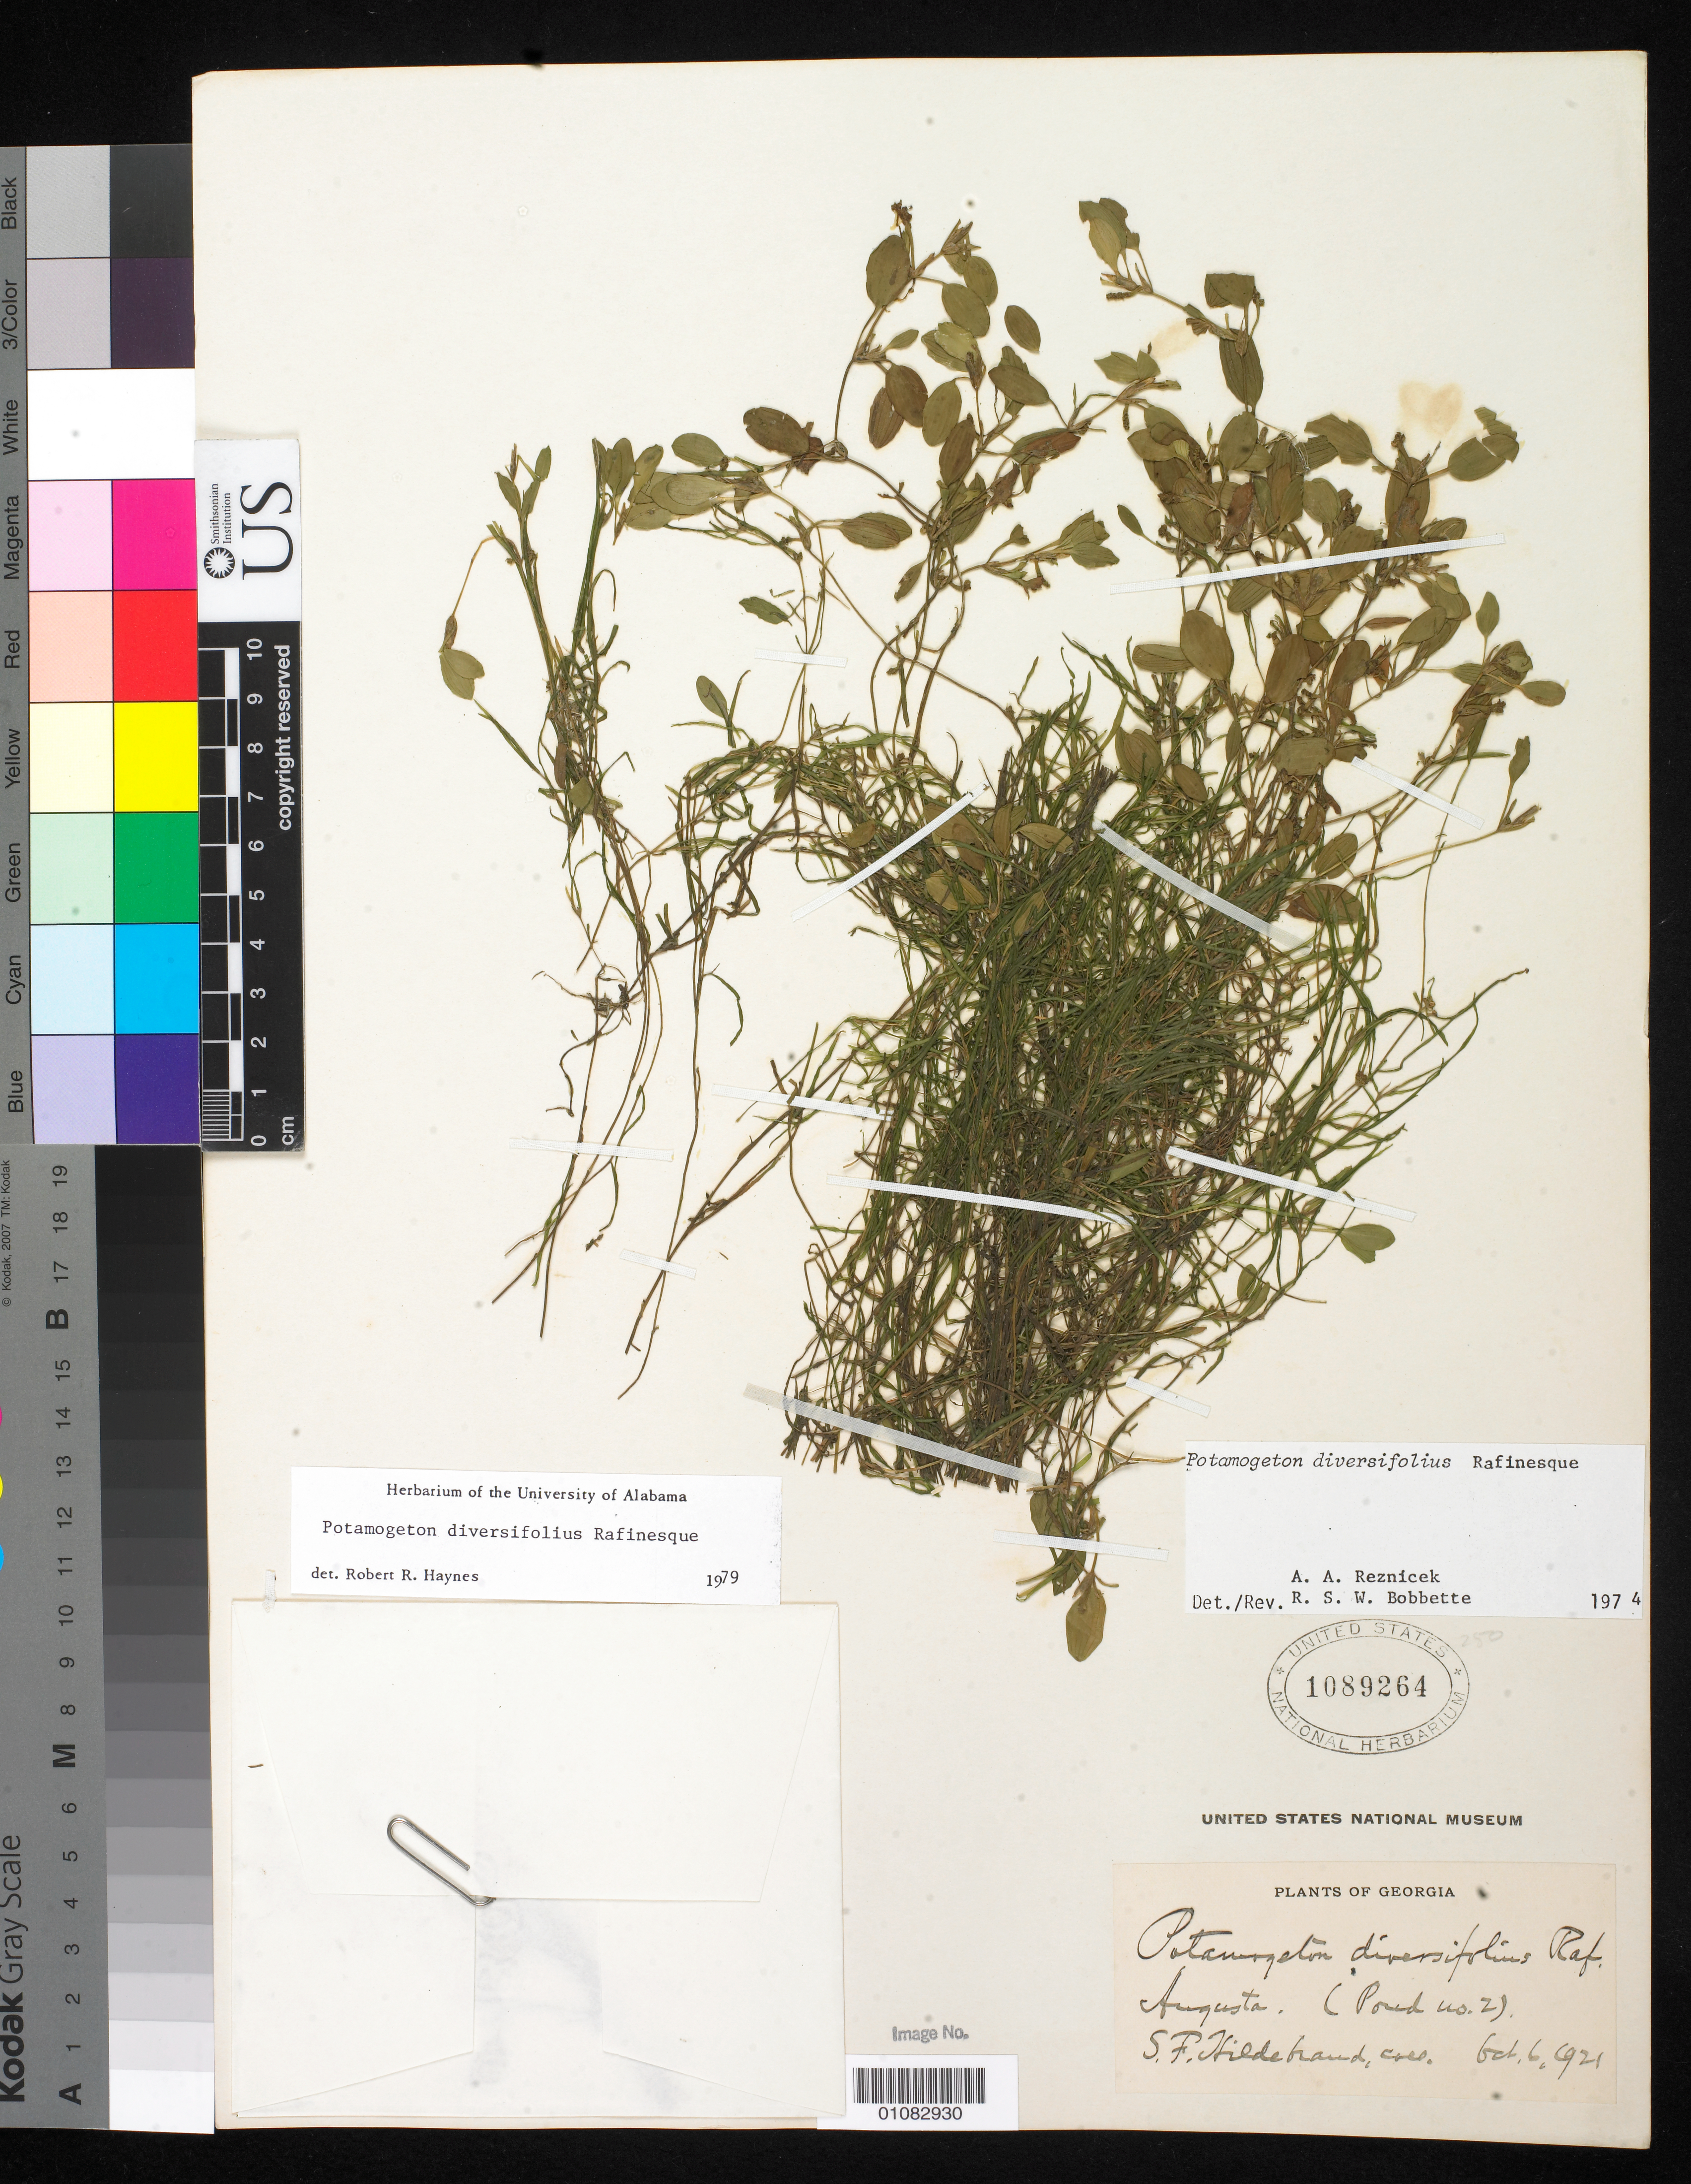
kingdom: Plantae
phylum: Tracheophyta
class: Liliopsida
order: Alismatales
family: Potamogetonaceae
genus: Potamogeton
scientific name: Potamogeton diversifolius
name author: Raf.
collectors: S. Hildebrand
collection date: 1921-10-06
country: United States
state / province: Georgia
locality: Augusta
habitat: Shallow pond of several acres.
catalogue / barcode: US 1089264